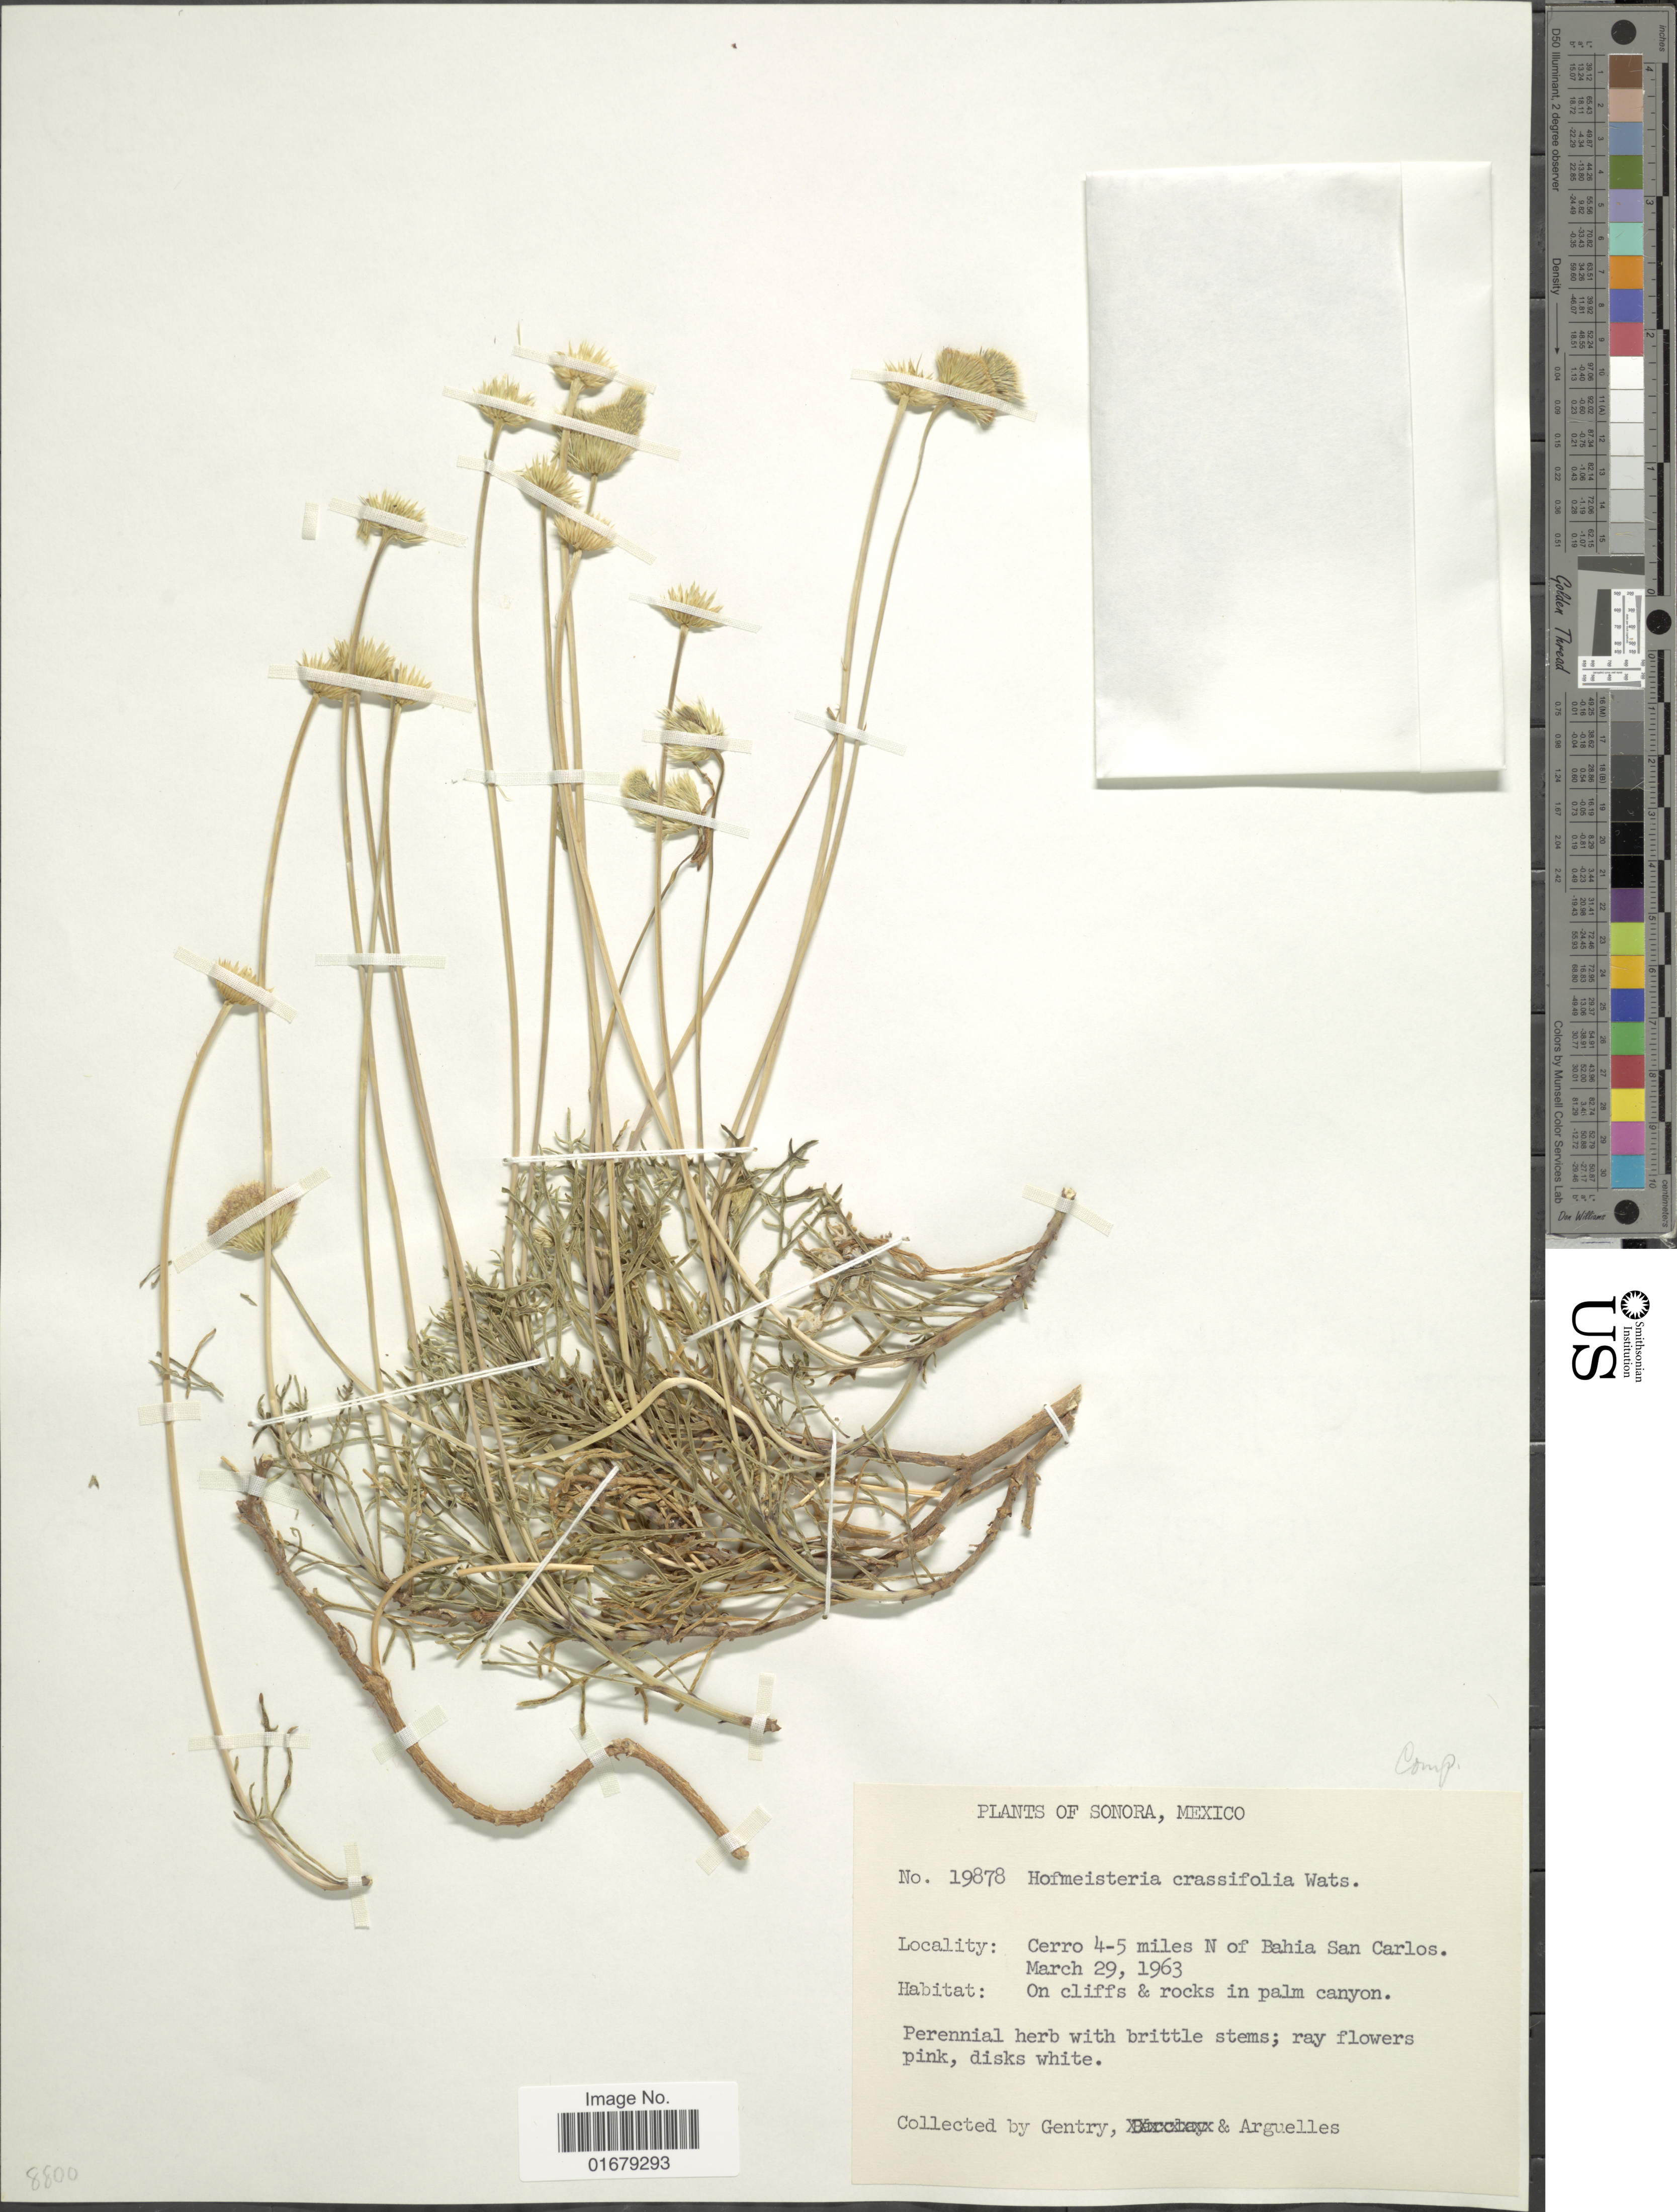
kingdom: Plantae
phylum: Tracheophyta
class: Magnoliopsida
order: Asterales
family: Asteraceae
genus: Hofmeisteria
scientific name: Hofmeisteria crassifolia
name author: S. Watson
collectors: Gentry, -- & Arguelles, --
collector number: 19878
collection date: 1963-03-29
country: Mexico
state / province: Sonora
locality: Sonora, Cerro 4 - 5 miles N of Bahia San Carlos.